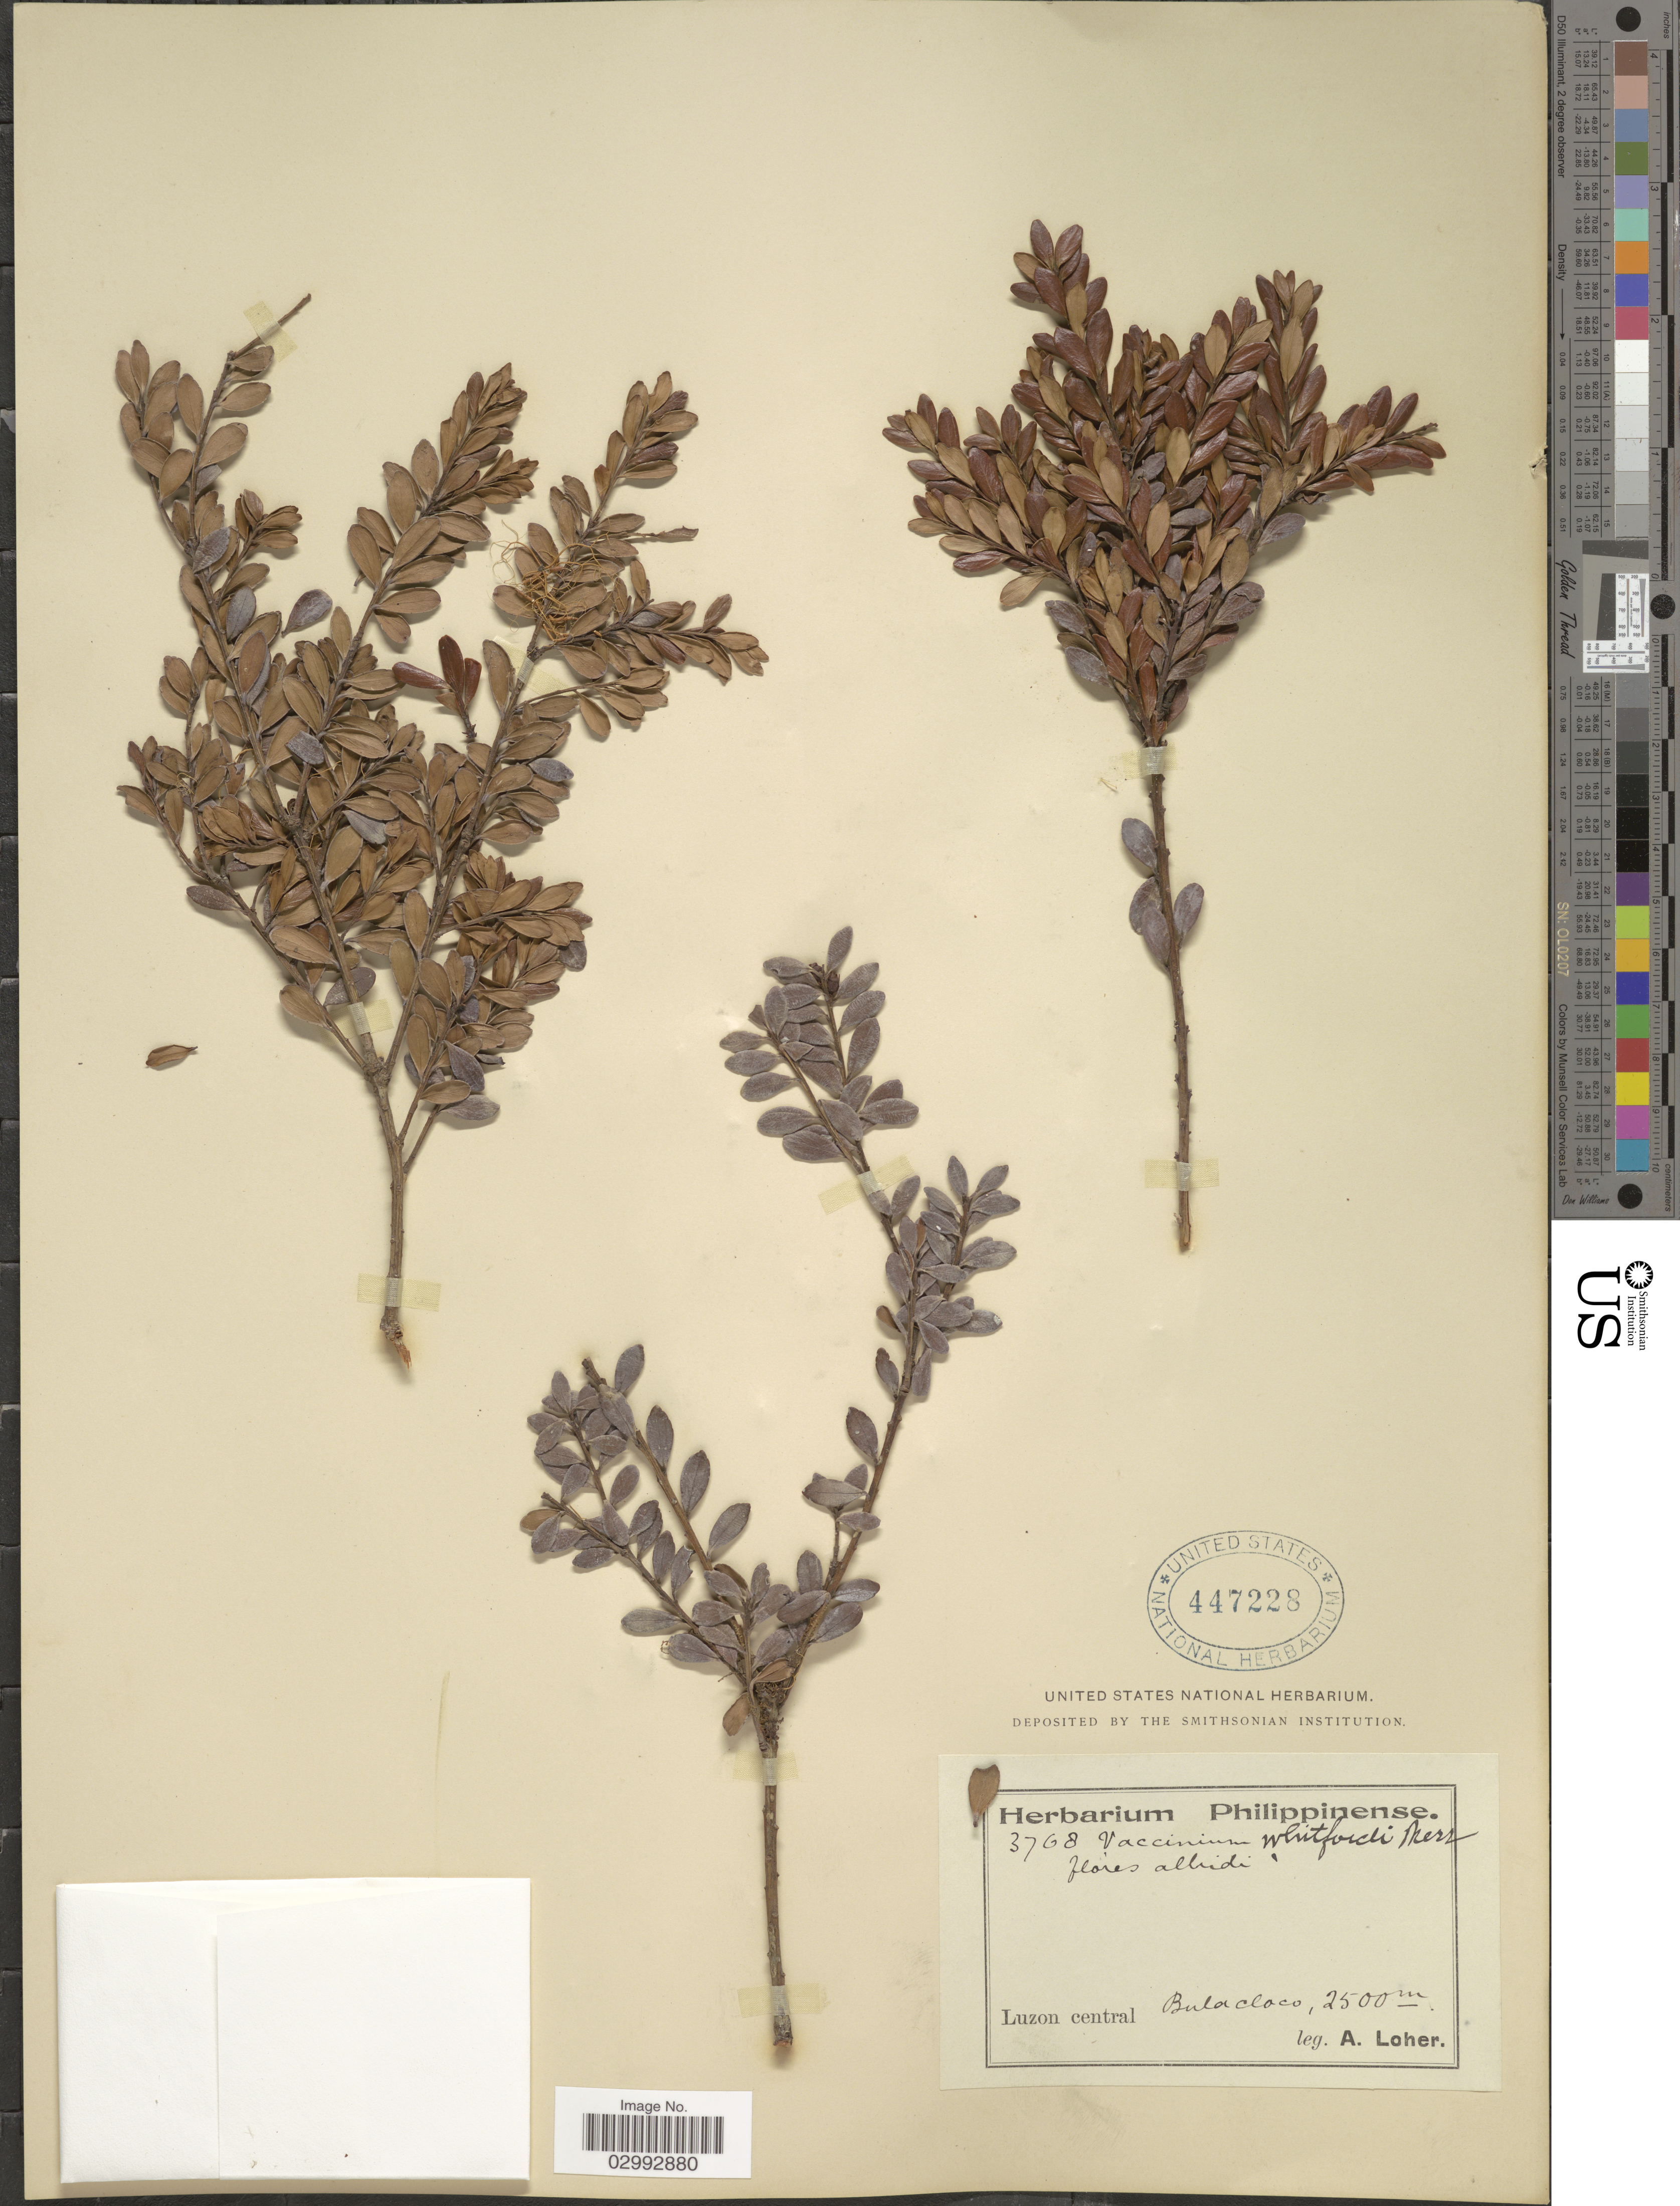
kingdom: Plantae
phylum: Tracheophyta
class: Magnoliopsida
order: Ericales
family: Ericaceae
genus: Vaccinium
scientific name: Vaccinium whitfordii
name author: Merr.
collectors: A. Loher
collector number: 3768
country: Philippines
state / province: Central Luzon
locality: Luzon central. Bulaclaco.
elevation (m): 2500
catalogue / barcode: US 4447228